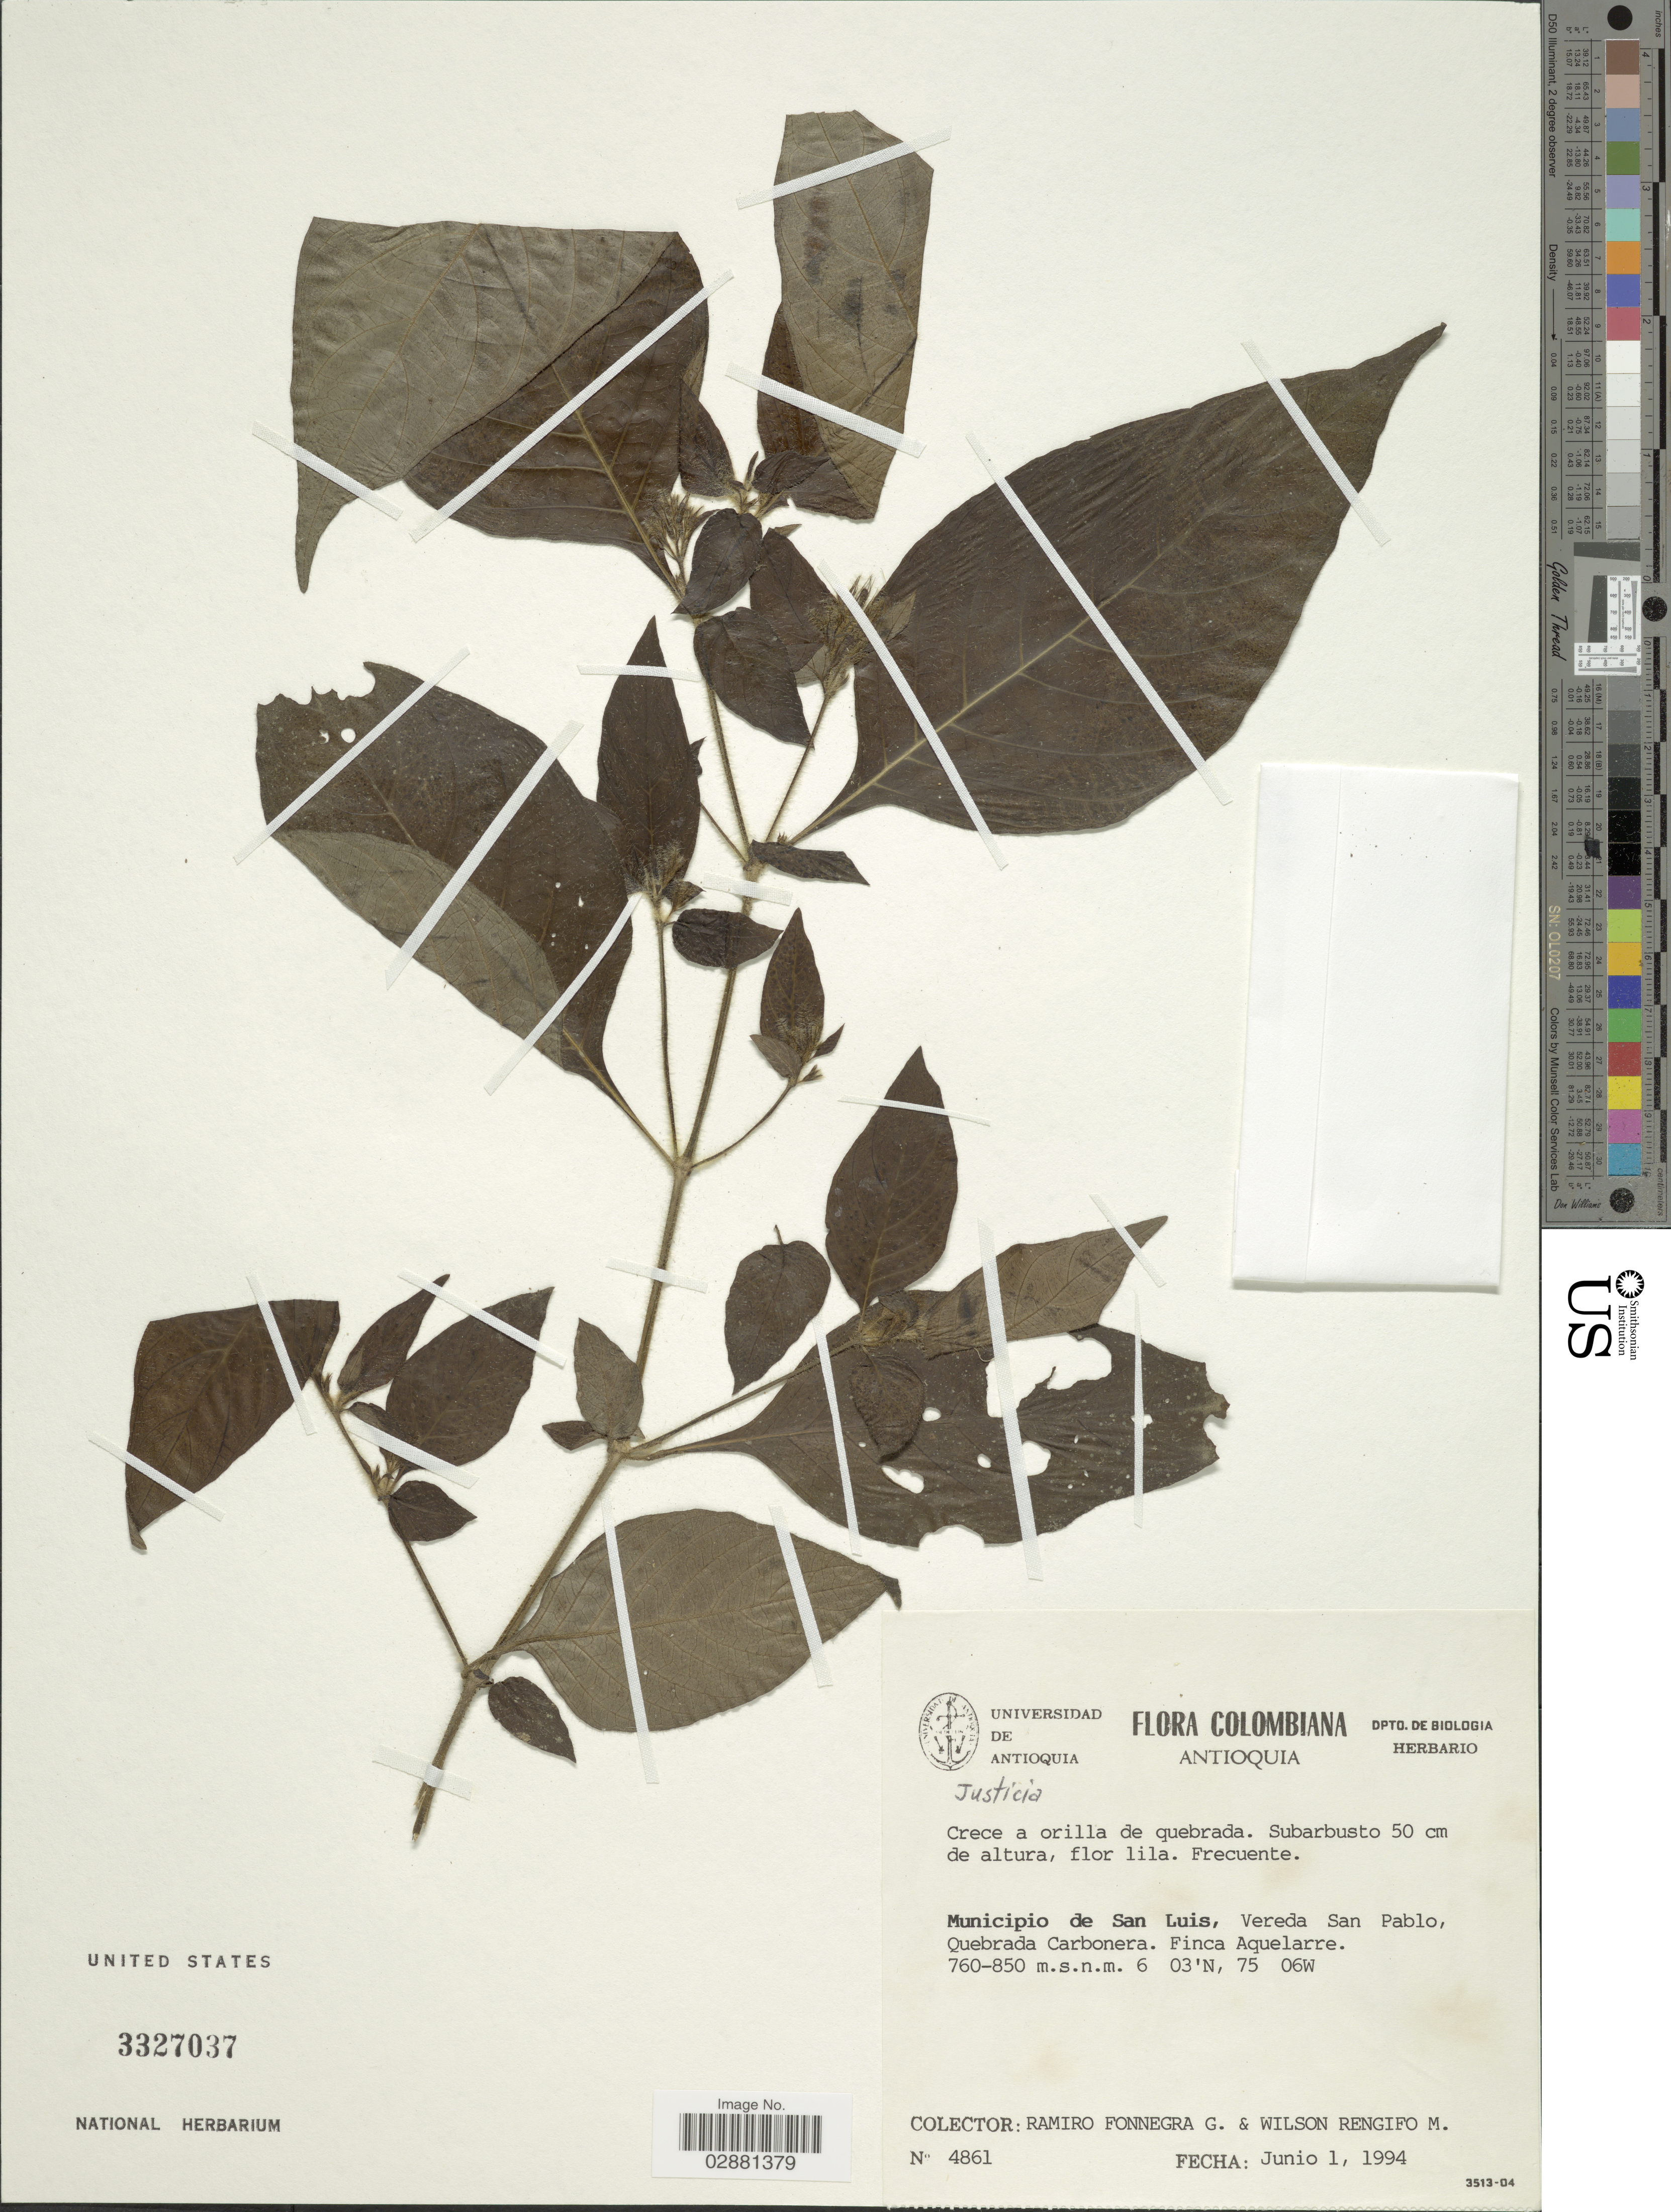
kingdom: Plantae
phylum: Tracheophyta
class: Magnoliopsida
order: Lamiales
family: Acanthaceae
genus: Justicia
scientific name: Justicia sp.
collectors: R. Fonnegra G. & W. Rengifo M.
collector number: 4861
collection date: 1994-06-01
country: Colombia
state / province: Antioquia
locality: Municipio de San Luis, Vereda San Pablo, Quebrada Carbonera, Finca Aquelarre.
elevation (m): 760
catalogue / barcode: US 3327037